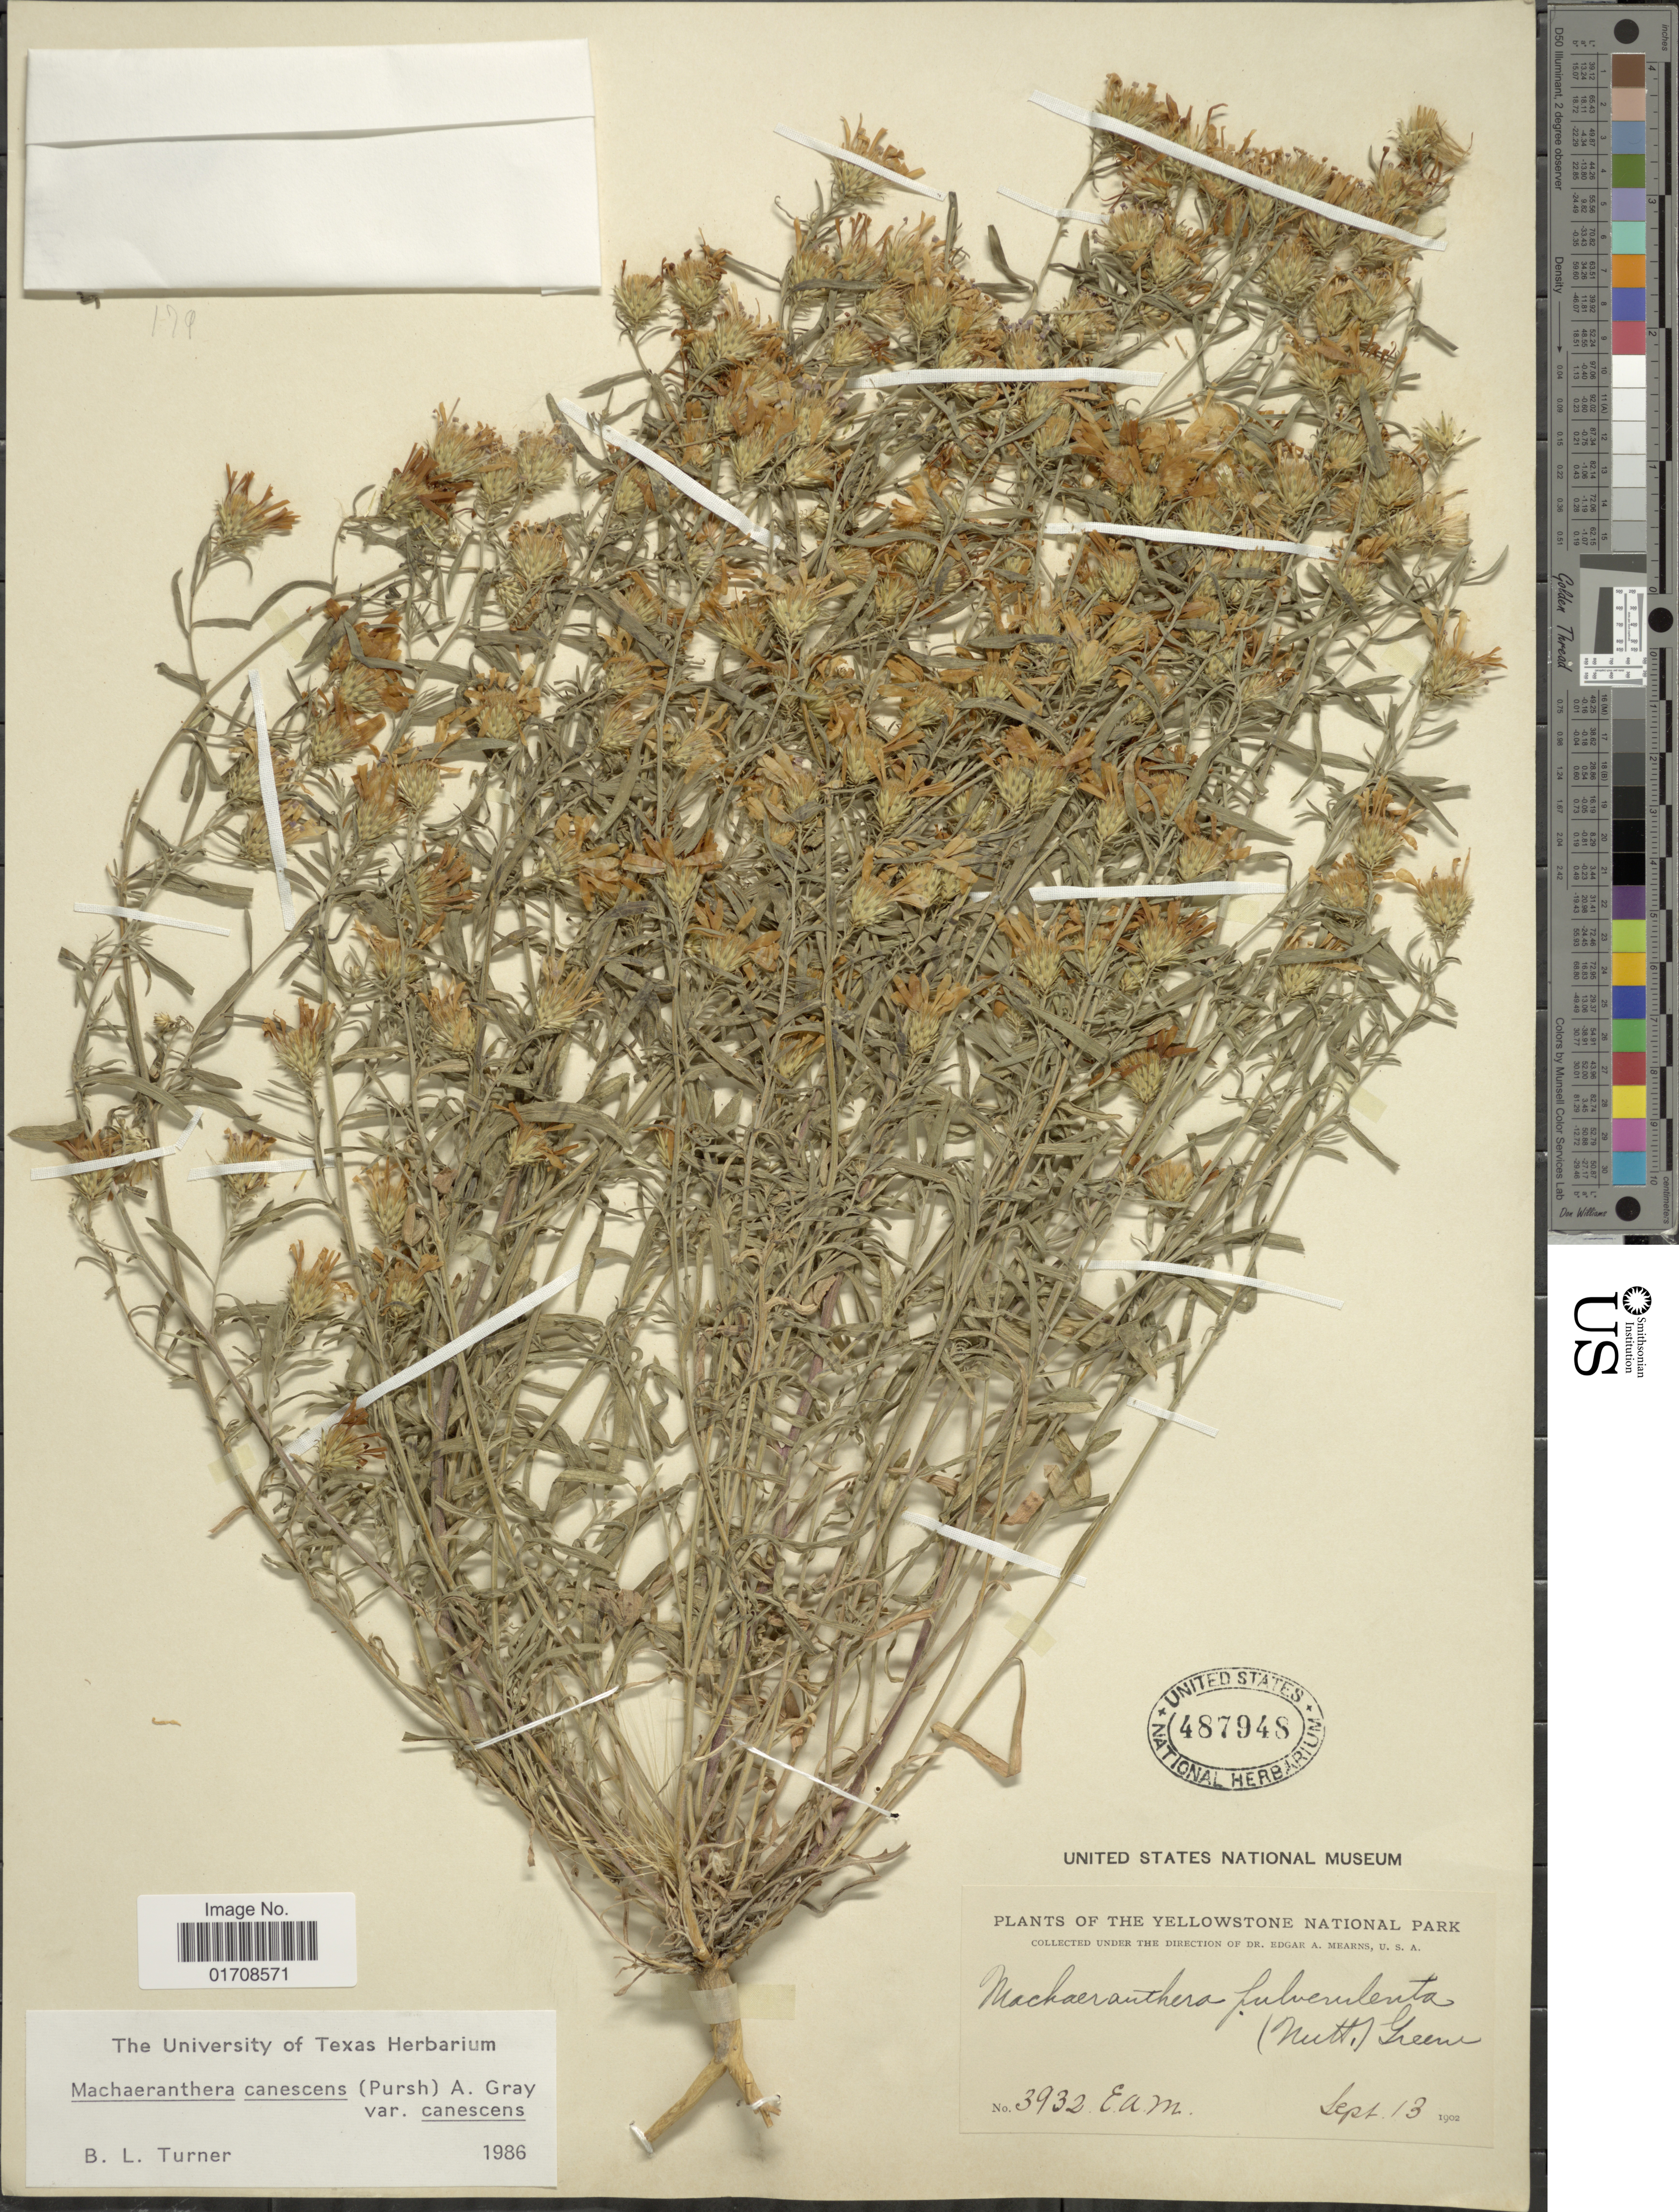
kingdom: Plantae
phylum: Tracheophyta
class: Magnoliopsida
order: Asterales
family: Asteraceae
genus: Machaeranthera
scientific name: Machaeranthera canescens var. canescens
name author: (Pursh) A. Gray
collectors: E. A. Mearns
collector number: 3932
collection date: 1902-09-13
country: United States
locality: Yellowstone National Park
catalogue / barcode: US 487948